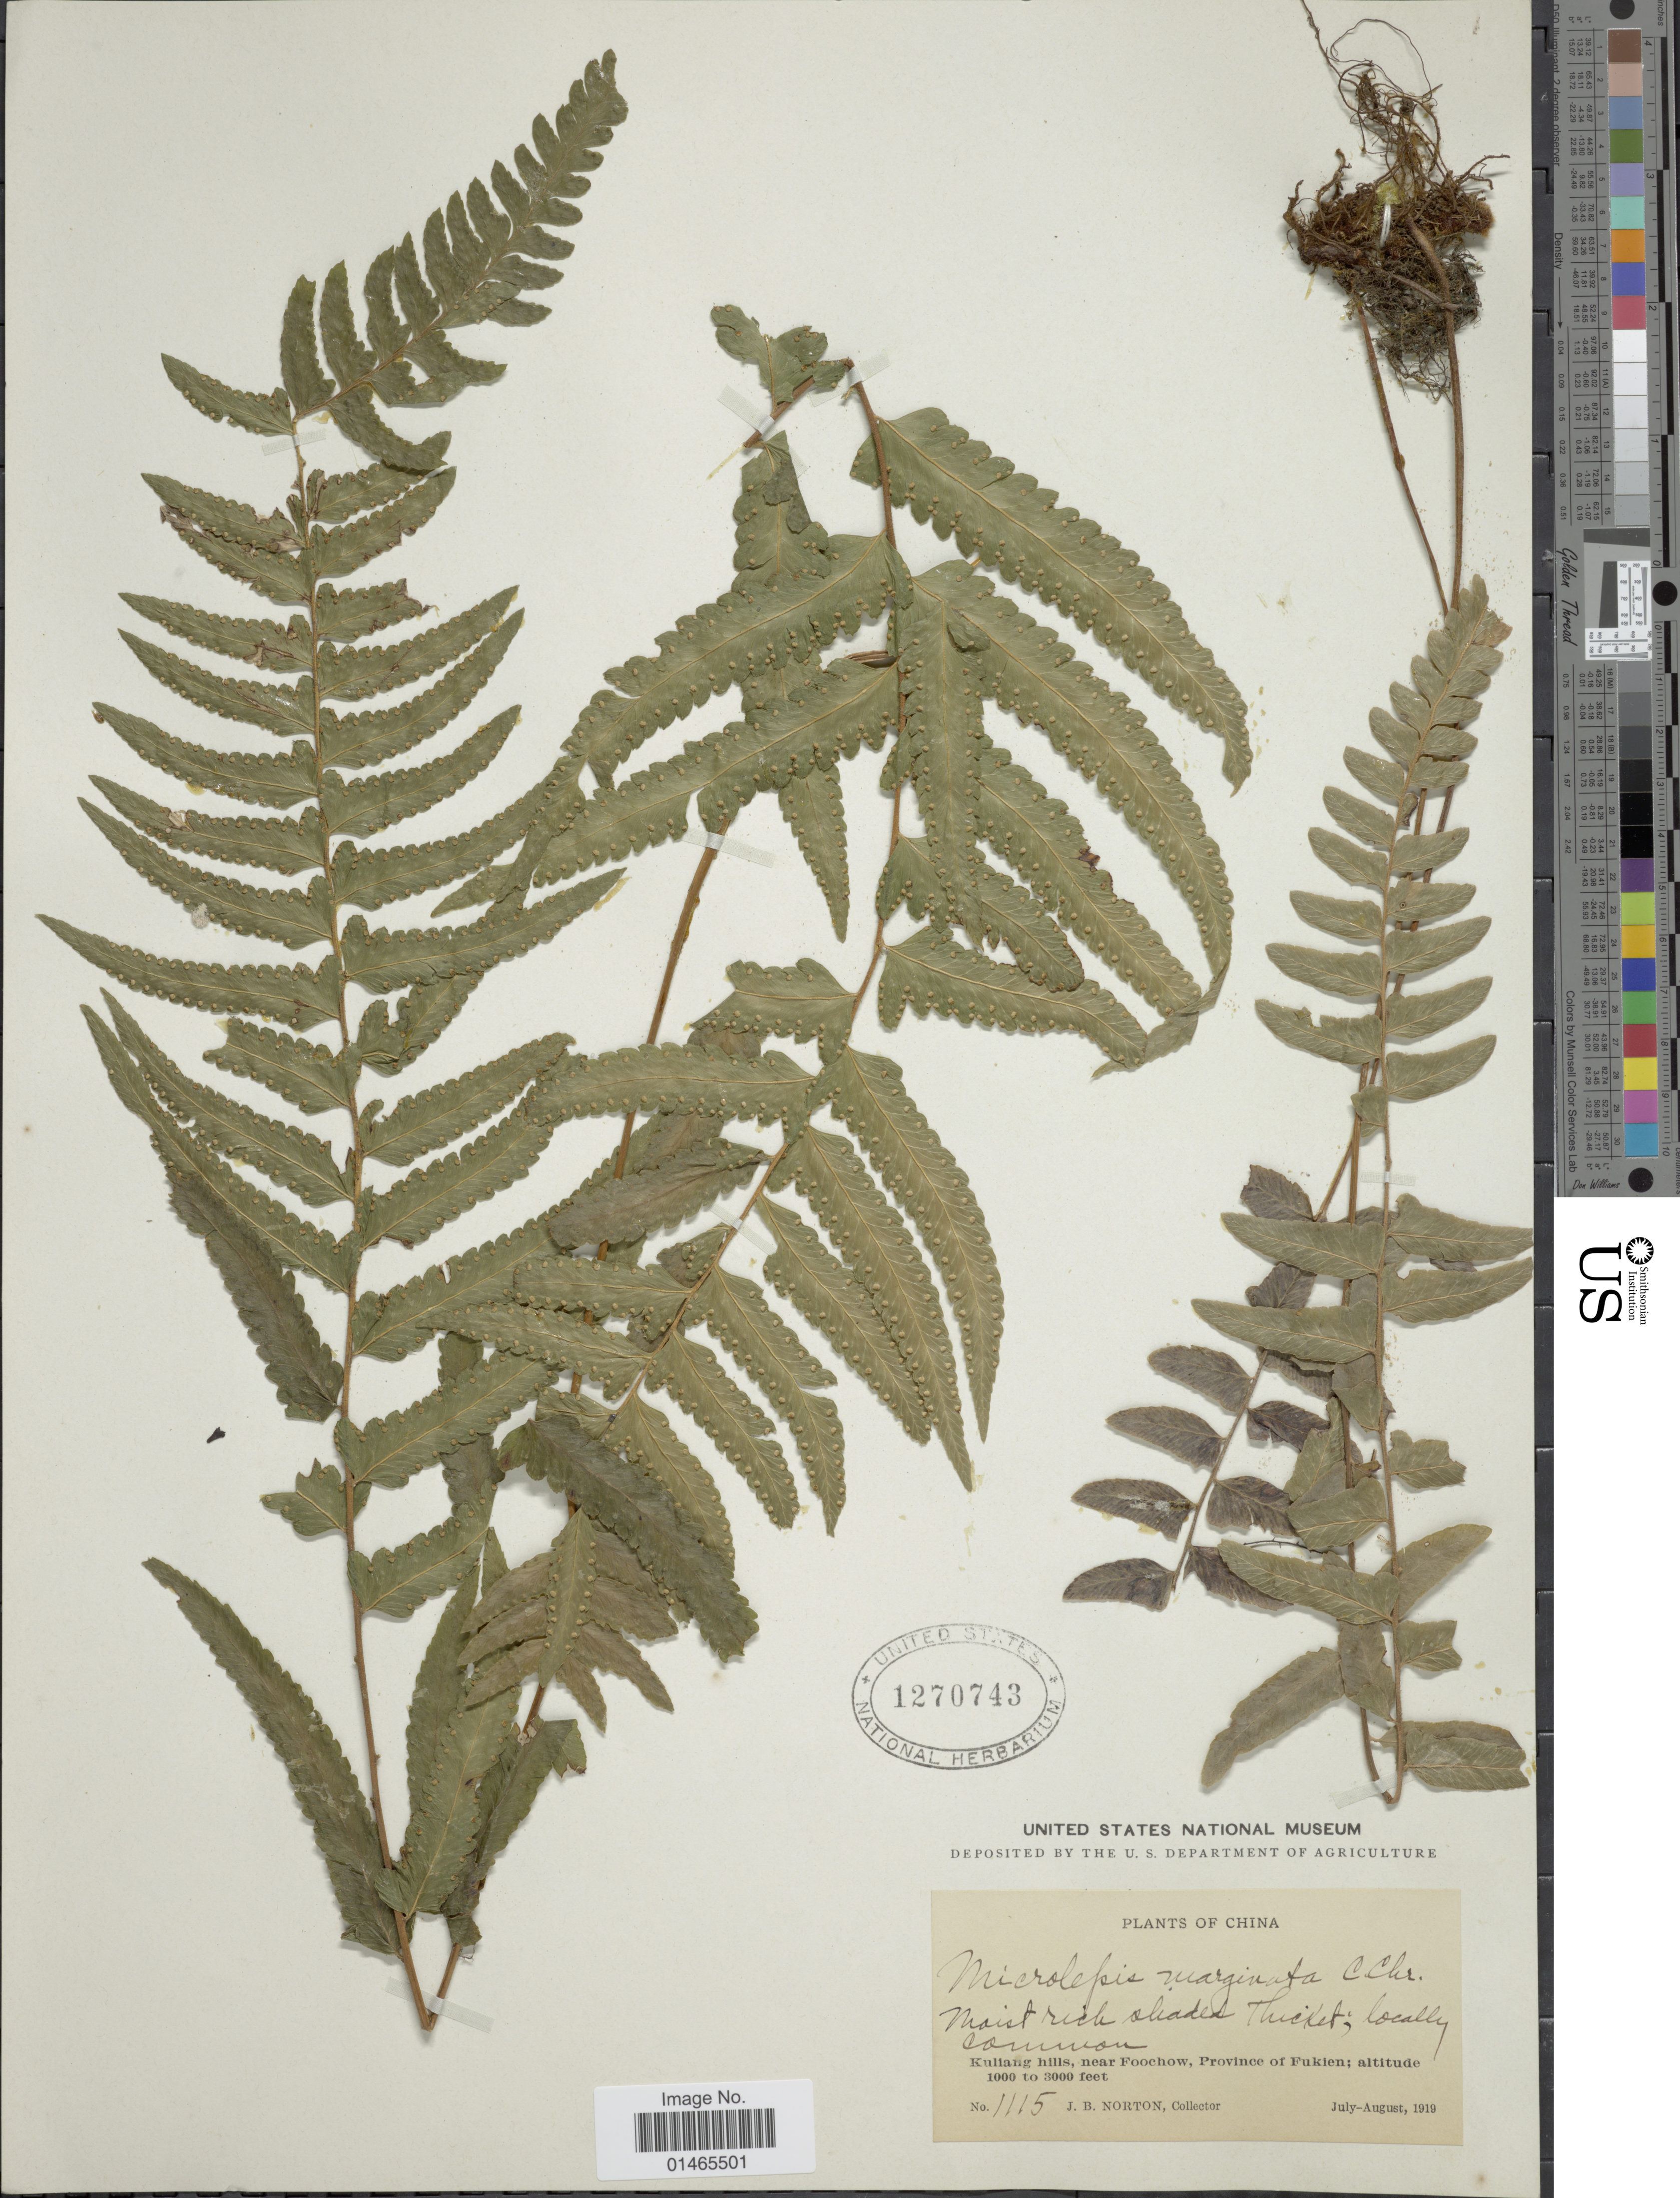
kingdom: Plantae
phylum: Tracheophyta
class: Polypodiopsida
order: Polypodiales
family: Dennstaedtiaceae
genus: Microlepia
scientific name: Microlepia marginata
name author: (Houtt.) C. Chr.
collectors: J. B. Norton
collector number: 1115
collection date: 1919-07/1919-08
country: China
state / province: Fujian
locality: Kulliang hills, near Foochow, Province of Fukien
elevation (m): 305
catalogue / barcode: US 1270743